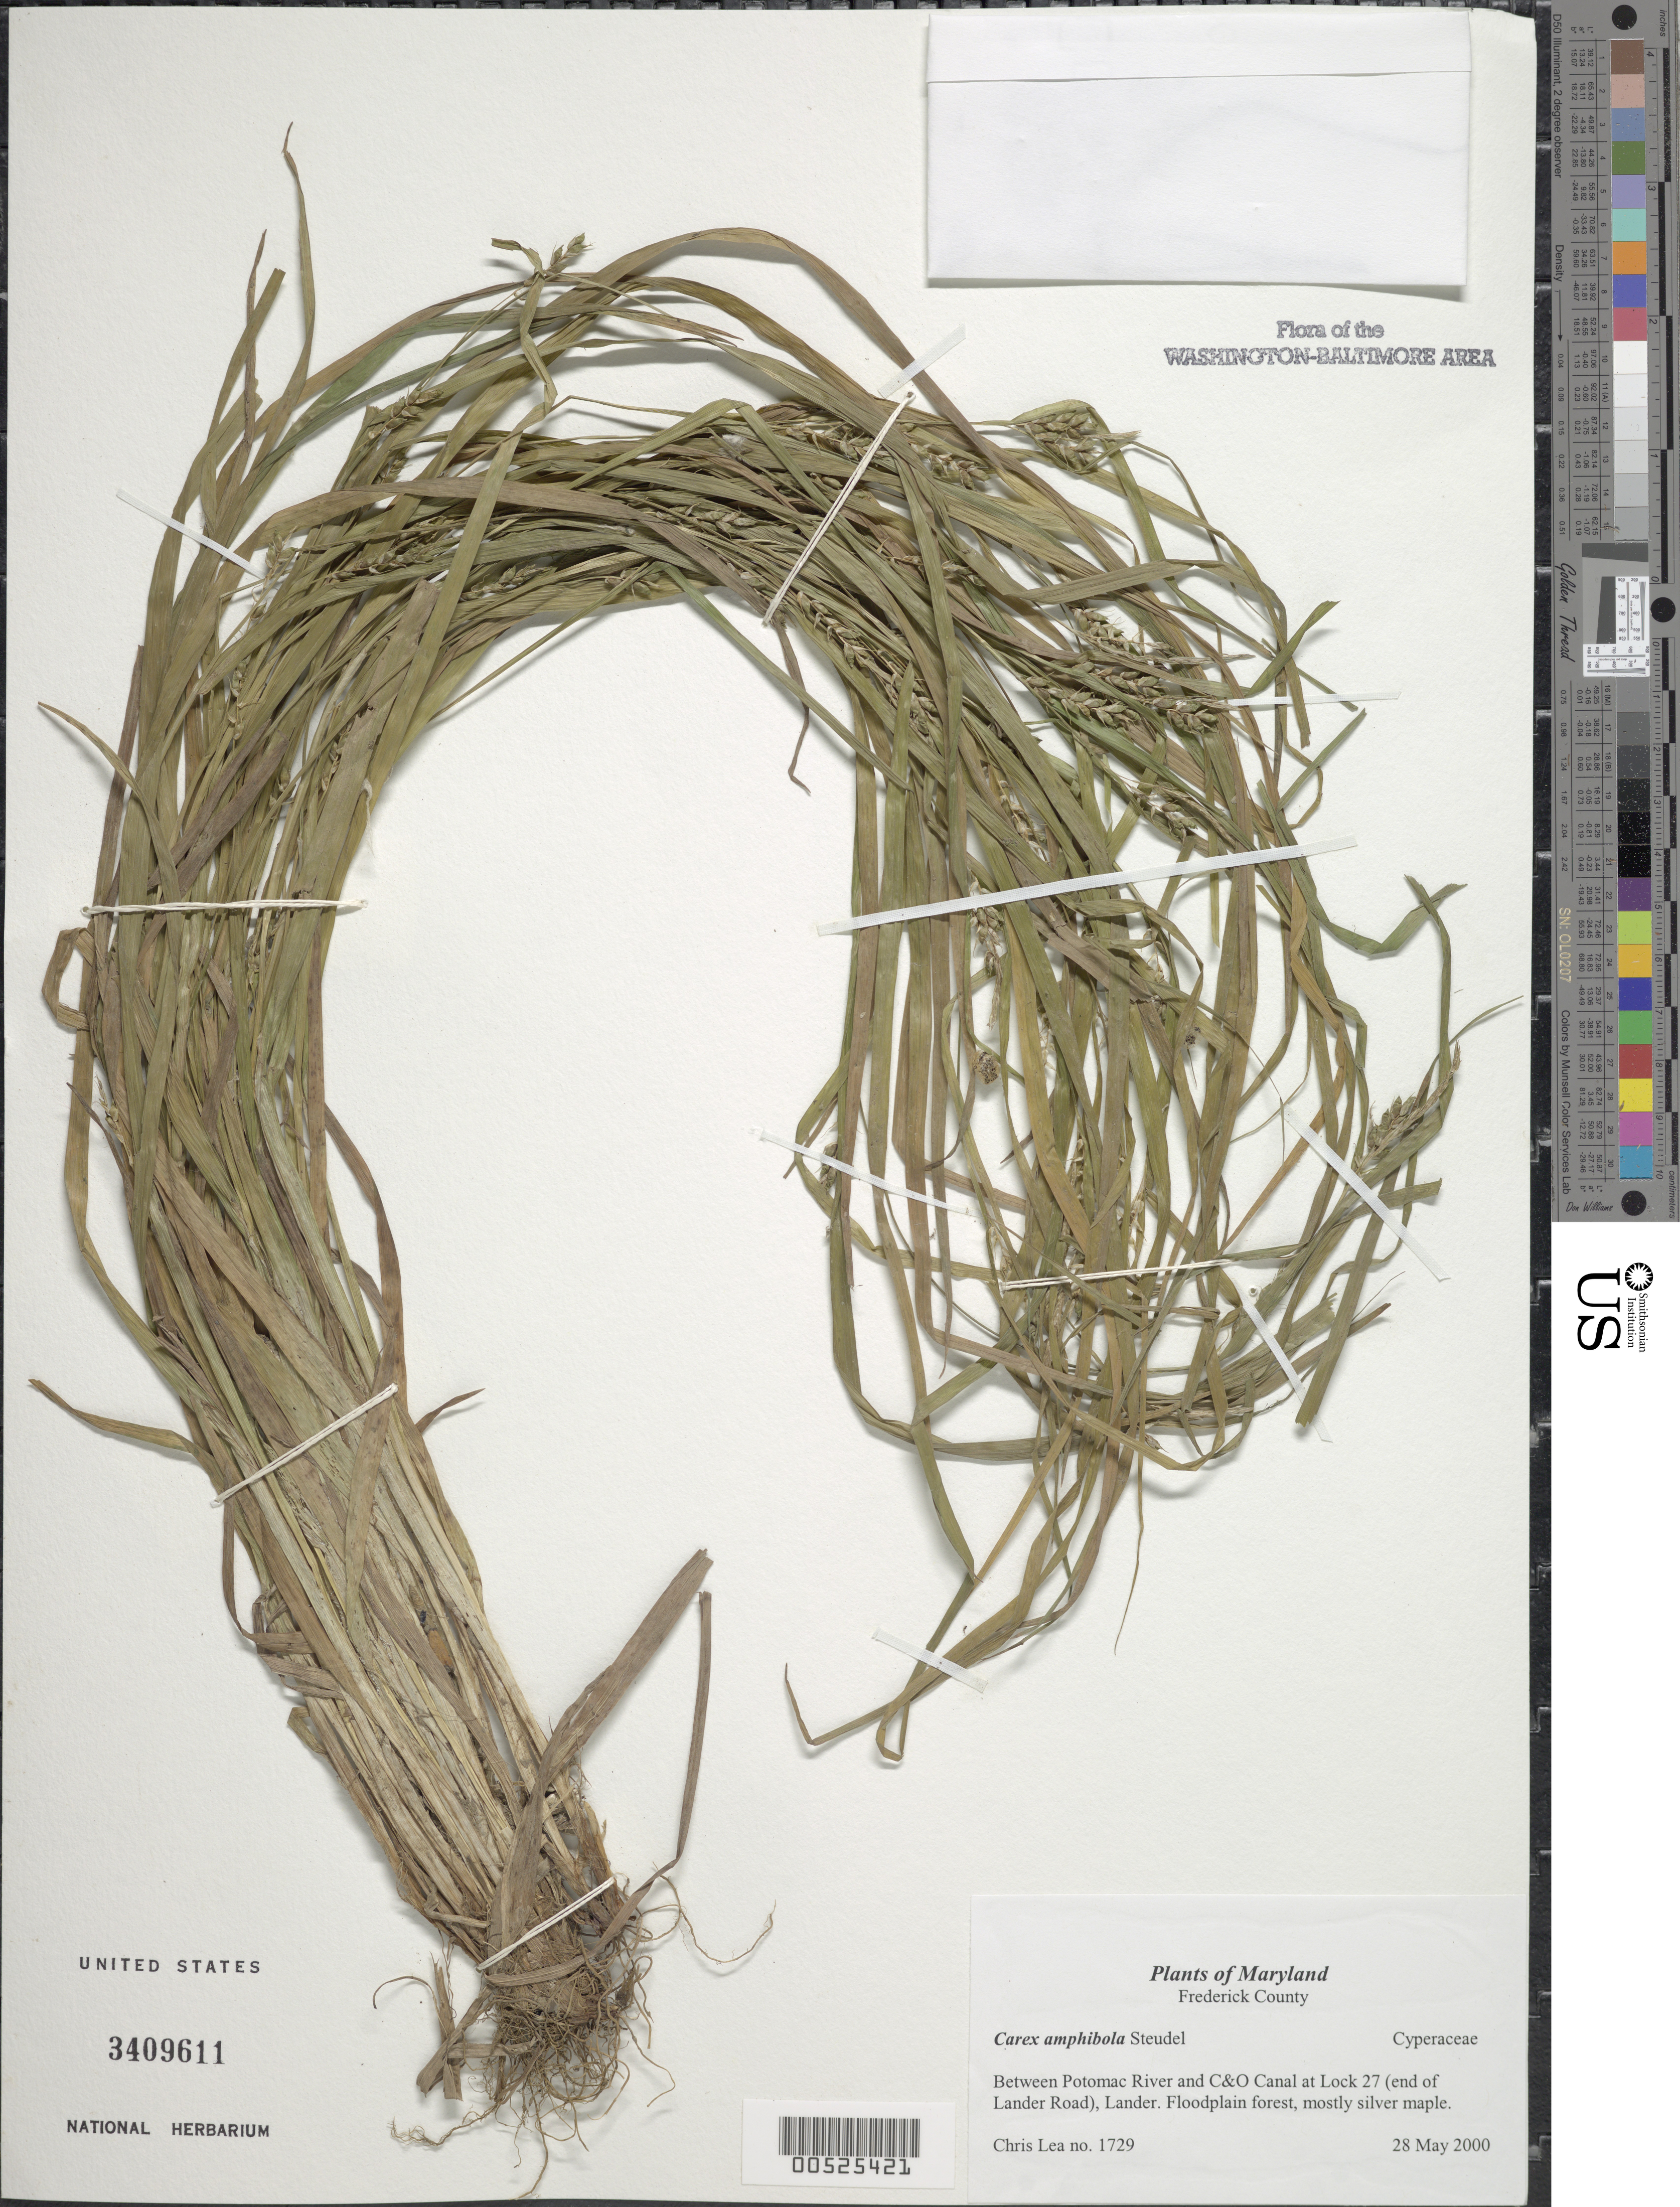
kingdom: Plantae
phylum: Tracheophyta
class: Liliopsida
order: Poales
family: Cyperaceae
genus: Carex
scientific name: Carex amphibola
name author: Steud.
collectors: C. Lea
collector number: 1729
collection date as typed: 27 May 2000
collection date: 2000-05-27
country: United States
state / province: Maryland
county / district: Frederick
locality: Between Potomac River and C&O Canal at Lock 27 (end of Lander Road), Lander.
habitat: Floodplain forest, mostly silver maple.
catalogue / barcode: US 3409611